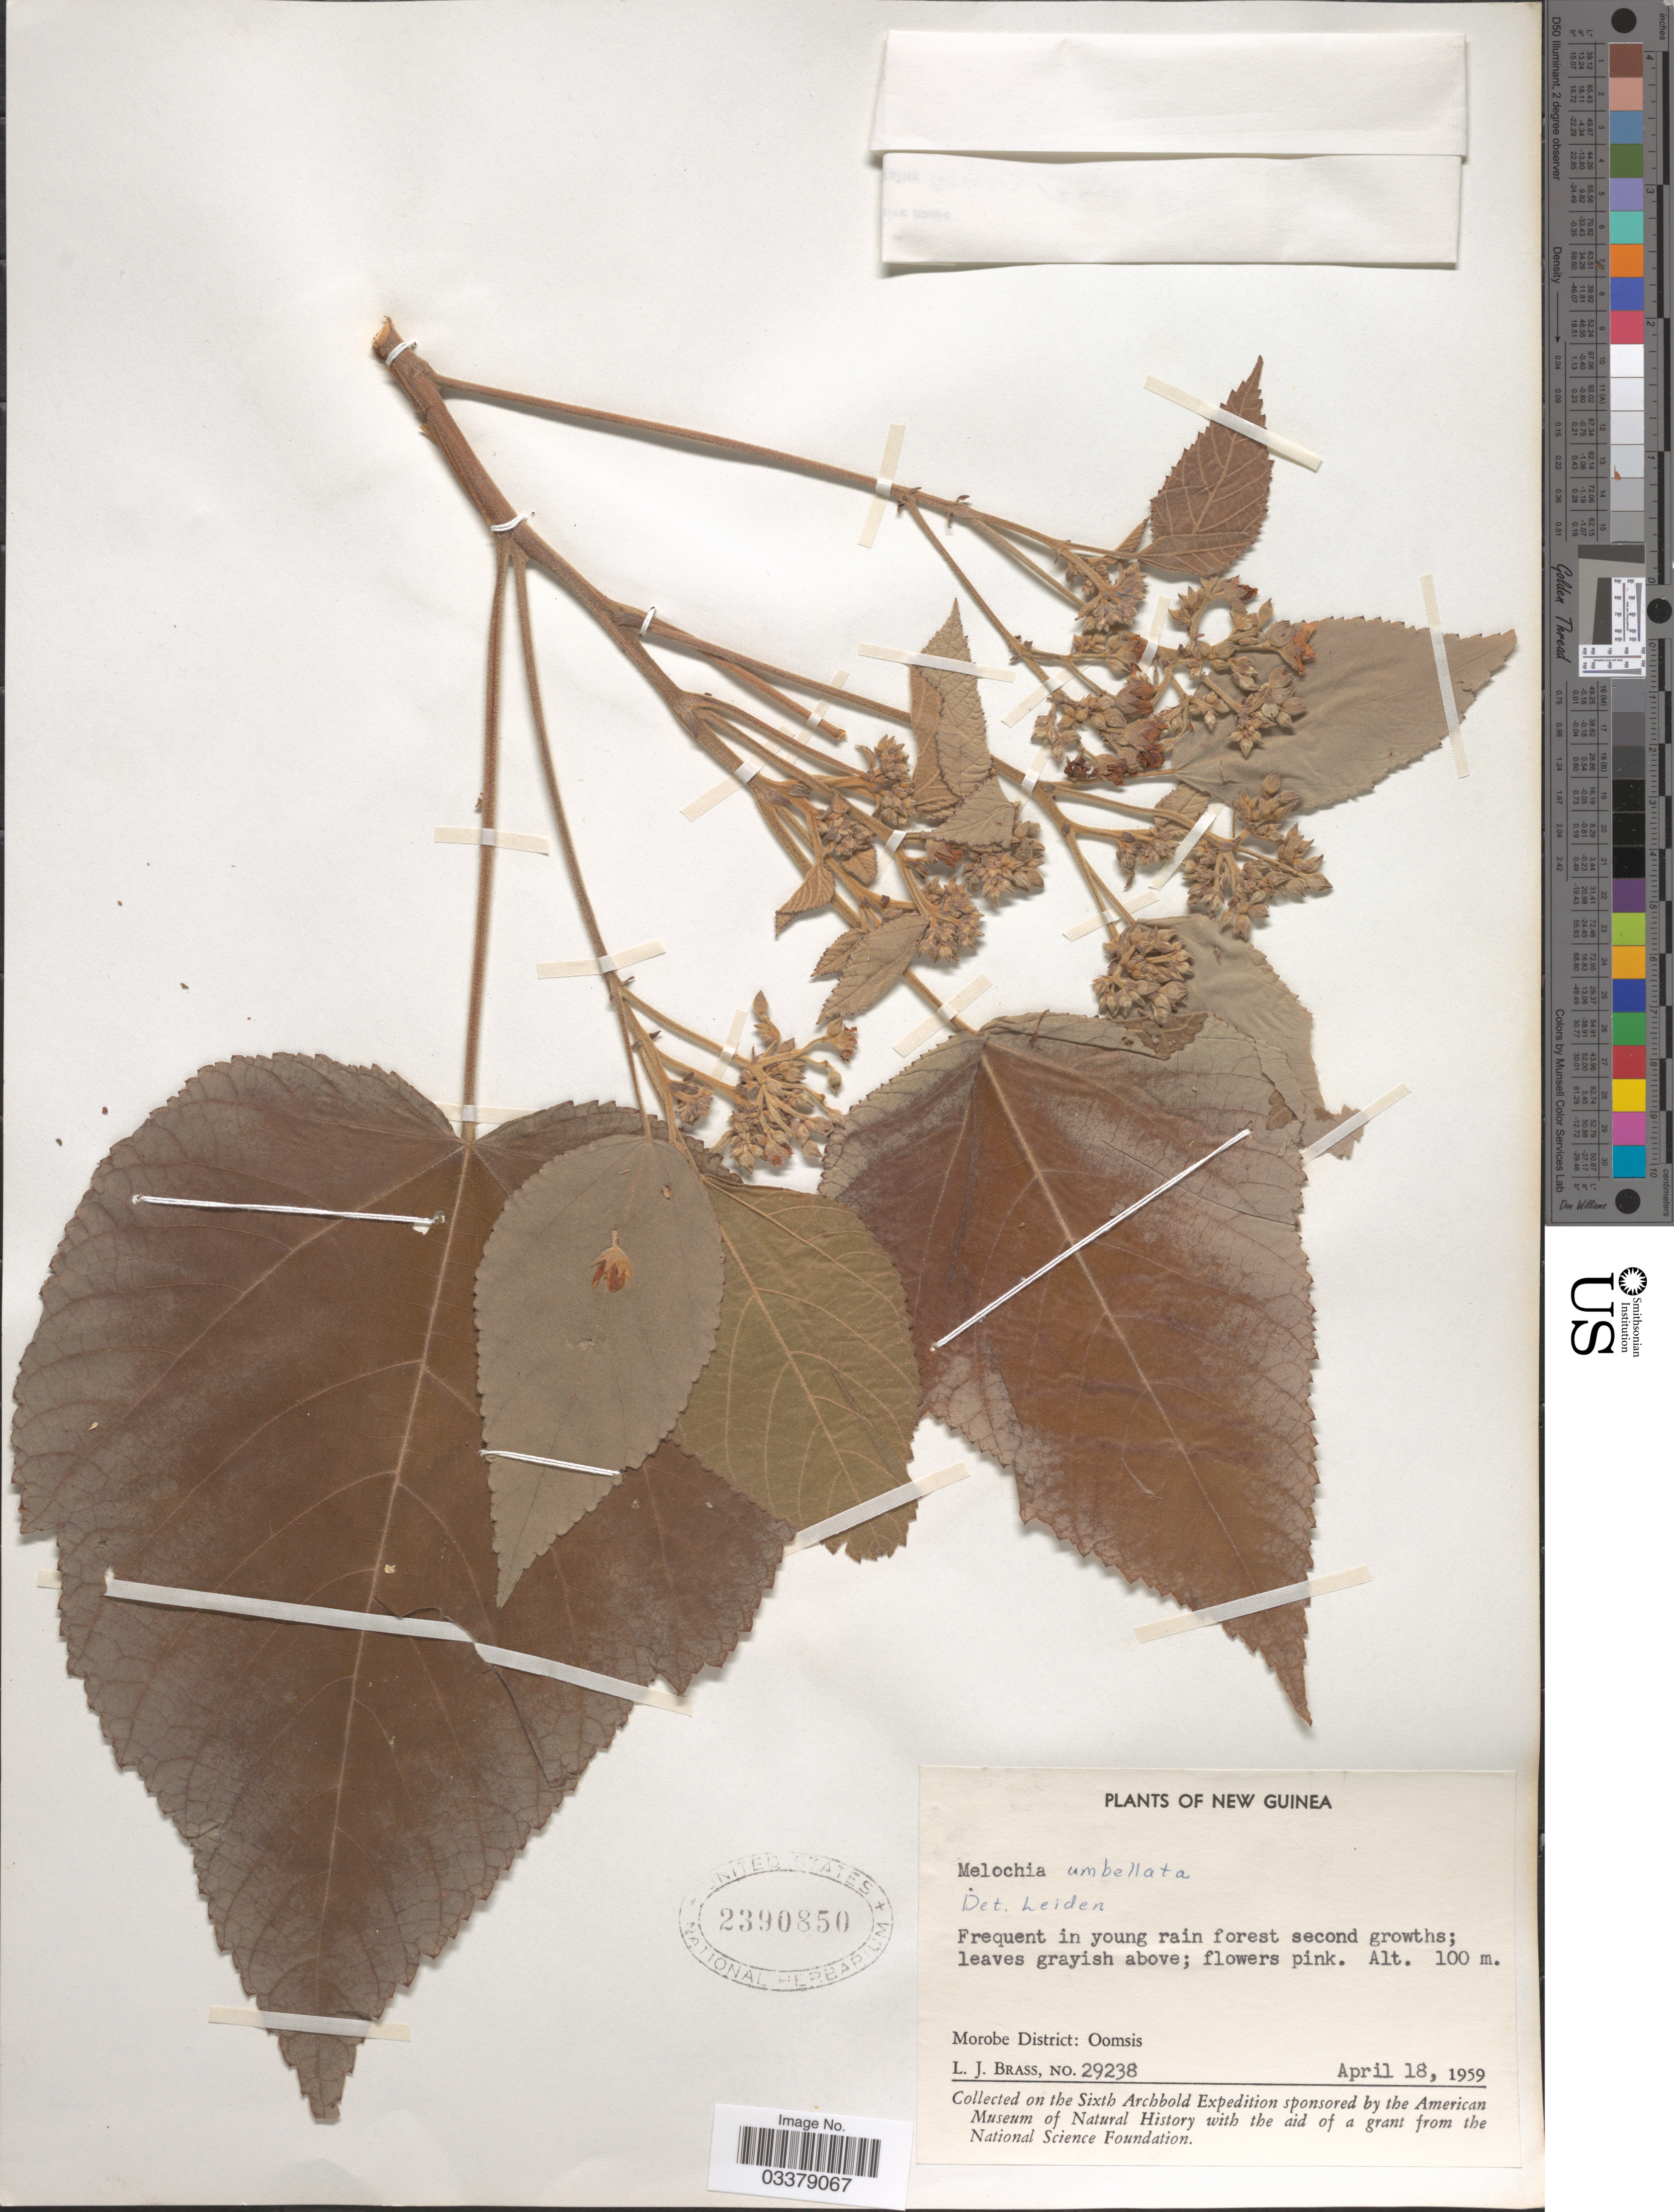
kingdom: Plantae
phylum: Tracheophyta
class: Magnoliopsida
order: Malvales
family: Malvaceae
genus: Melochia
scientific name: Melochia umbellata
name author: Stapf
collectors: L. J. Brass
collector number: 29238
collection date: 1959-04-18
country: Papua New Guinea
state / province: Morobe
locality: New Guinea. Morobe District: Oomsis.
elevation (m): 100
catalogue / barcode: US 2390850